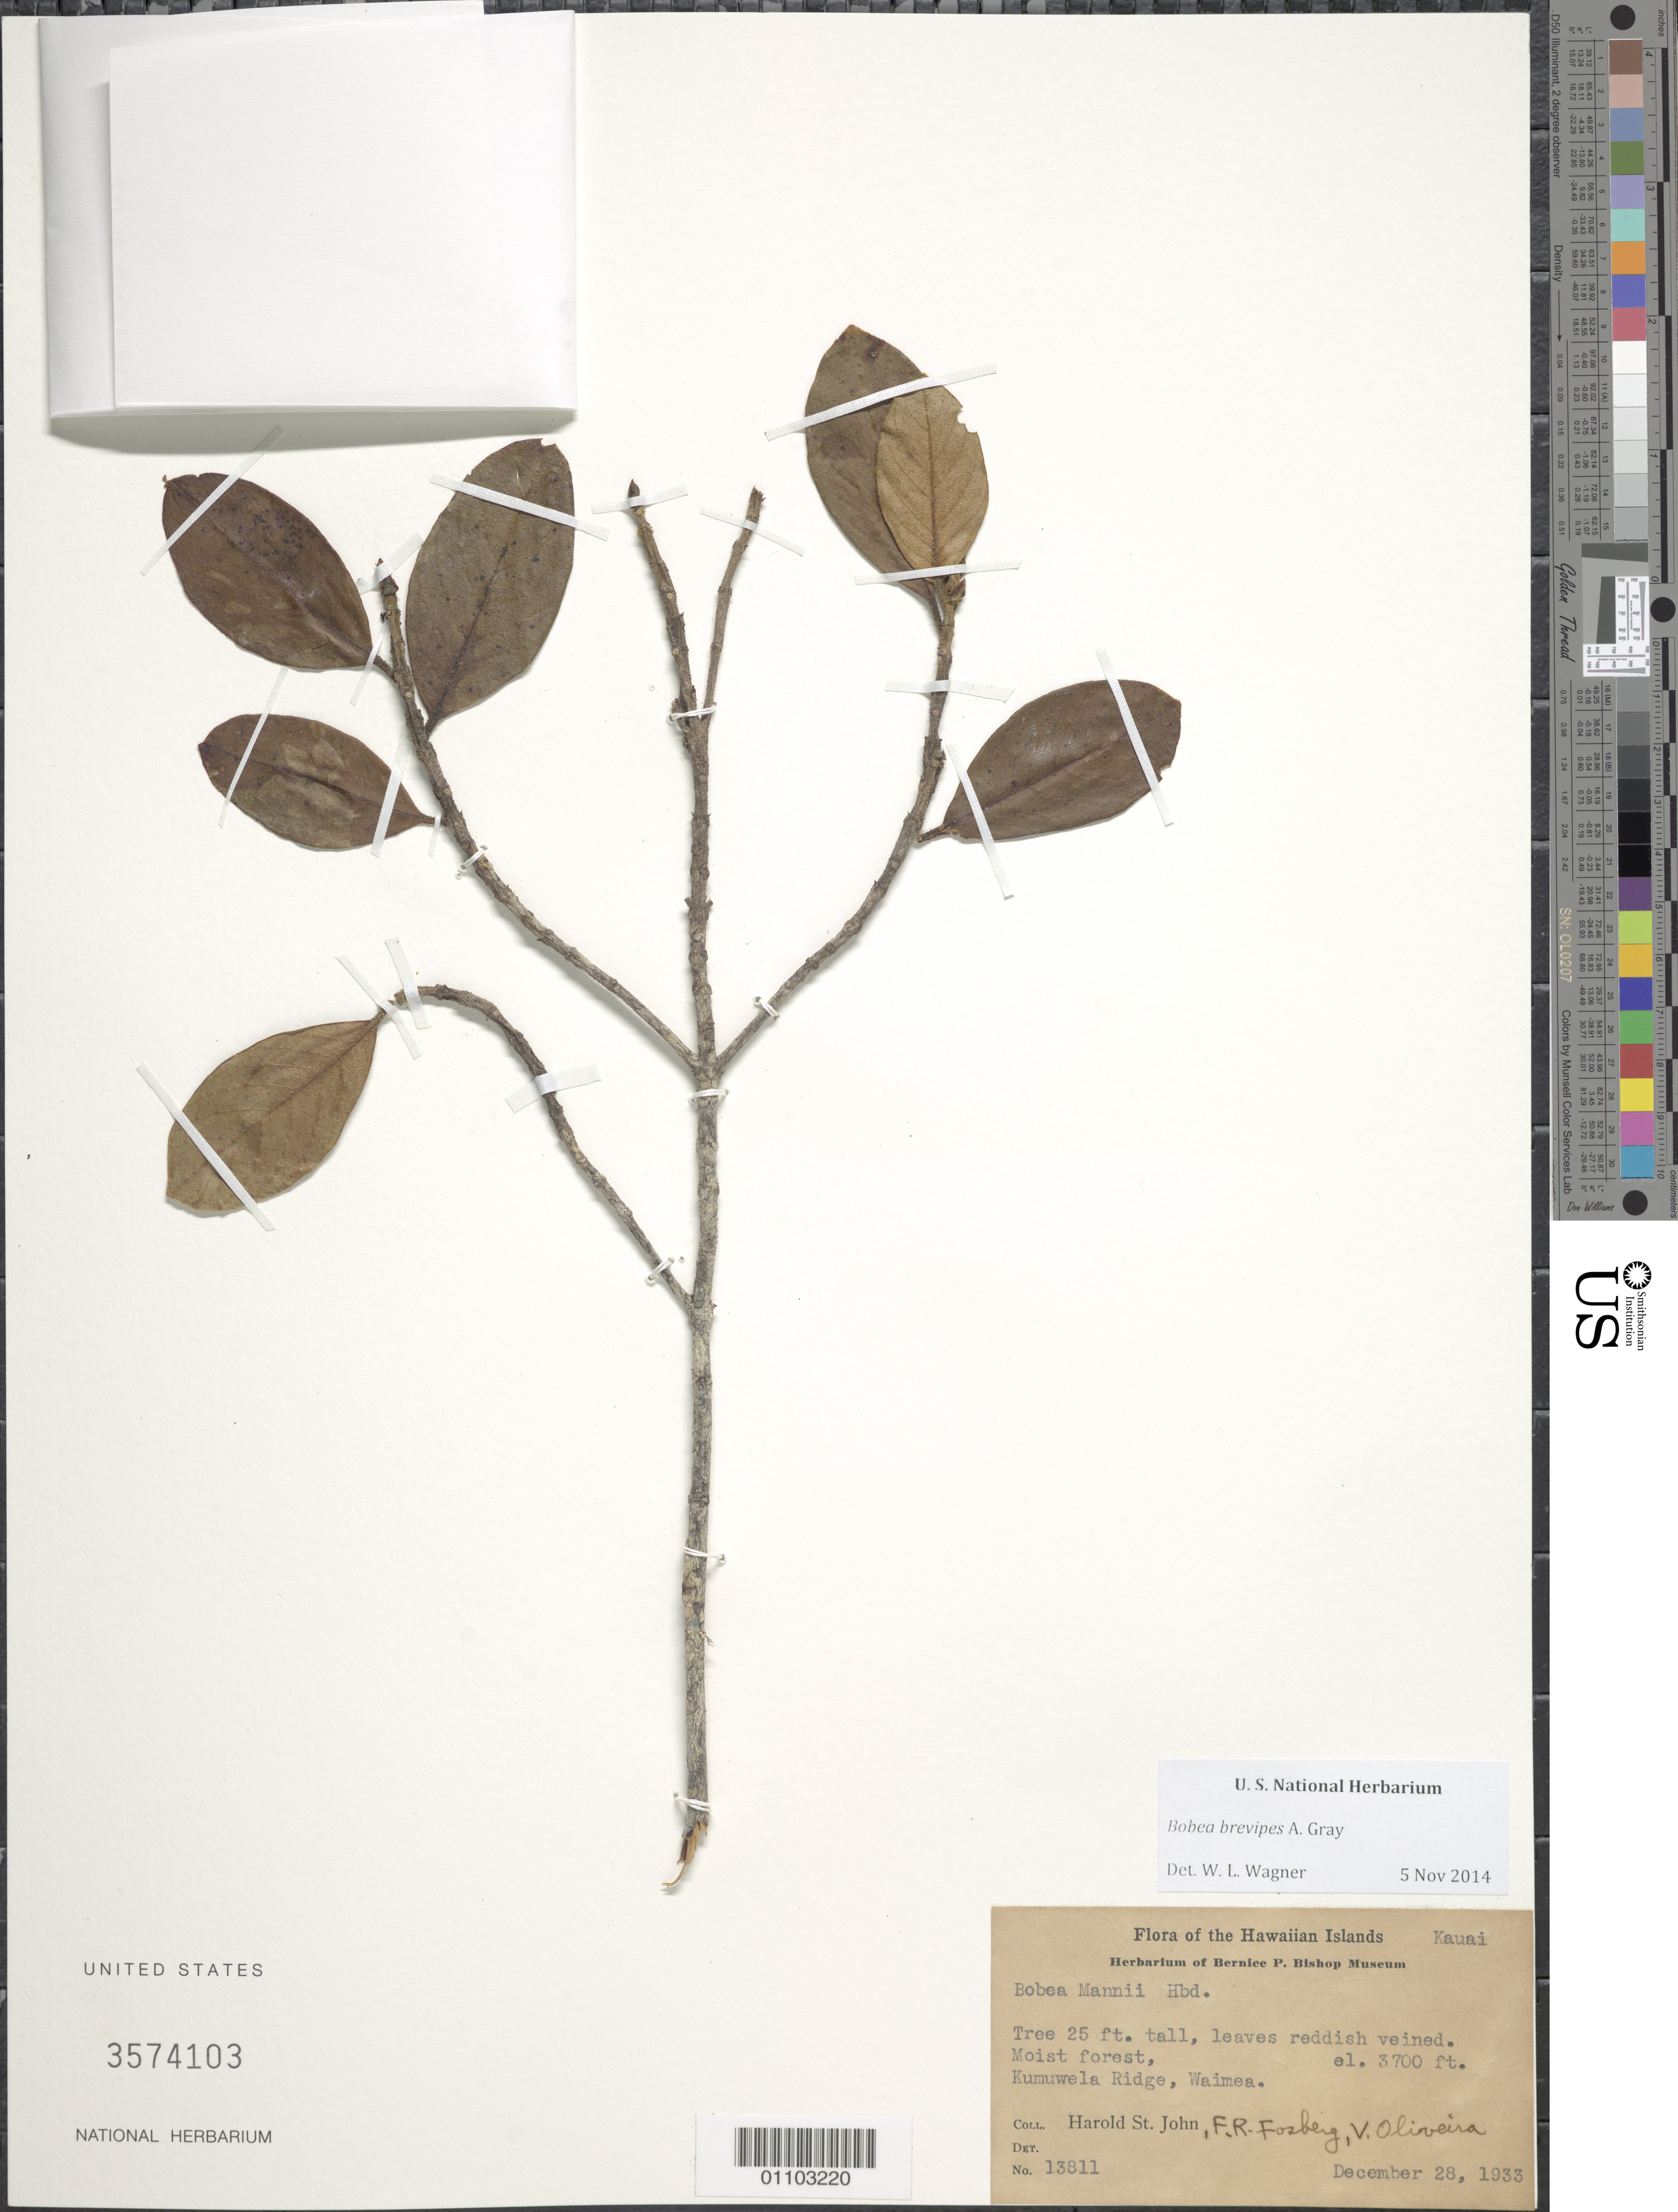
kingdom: Plantae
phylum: Tracheophyta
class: Magnoliopsida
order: Gentianales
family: Rubiaceae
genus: Bobea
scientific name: Bobea brevipes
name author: A. Gray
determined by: Wagner, W. L., (BOT), Smithsonian Institution - National Museum of Natural History (UNITED STATES)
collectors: H. St. John, F. R. Fosberg & V. Oliveira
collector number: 13811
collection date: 1933-12-28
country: United States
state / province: Hawaii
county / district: Kauai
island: Kaua'i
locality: Kumuwela Ridge, Waimea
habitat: Moist forest.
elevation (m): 1128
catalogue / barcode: US 3574103